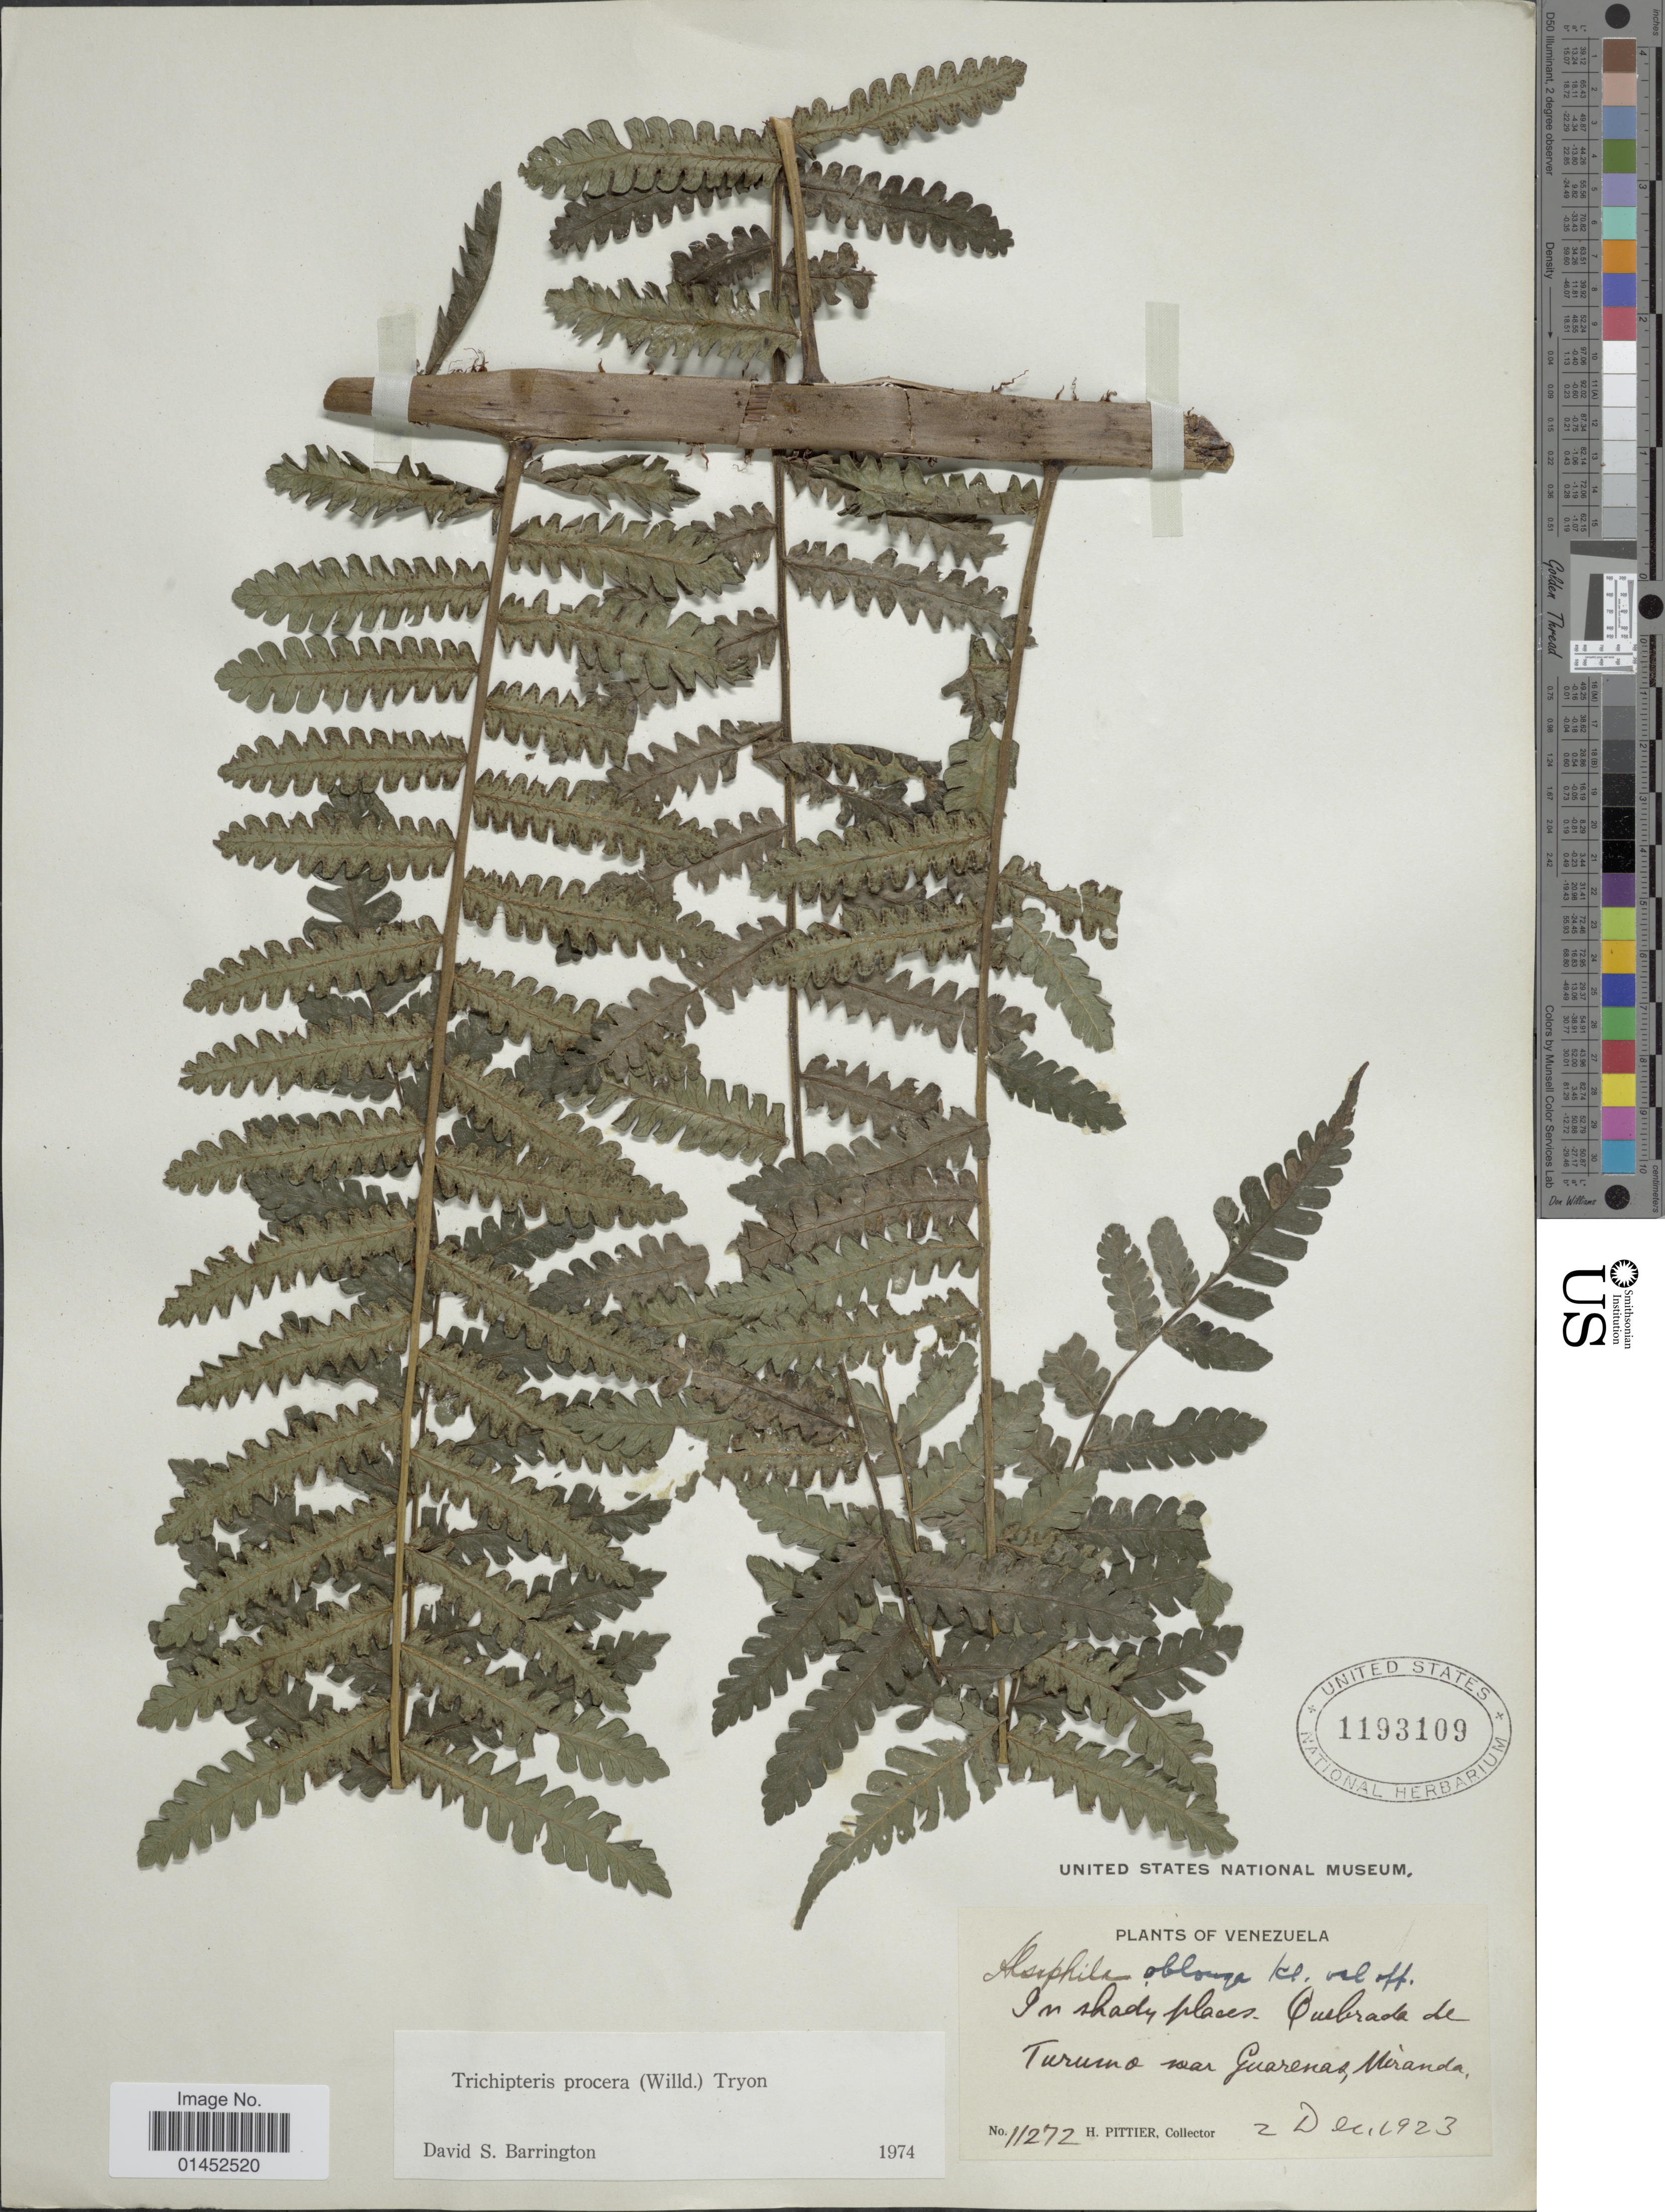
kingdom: Plantae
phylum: Tracheophyta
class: Polypodiopsida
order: Cyatheales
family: Cyatheaceae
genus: Cyathea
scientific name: Cyathea pungens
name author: (Willd.) Domin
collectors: H. F. Pittier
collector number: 11272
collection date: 1923-12-02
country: Venezuela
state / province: Miranda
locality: Turuma near Guarenas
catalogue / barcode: US 1193109